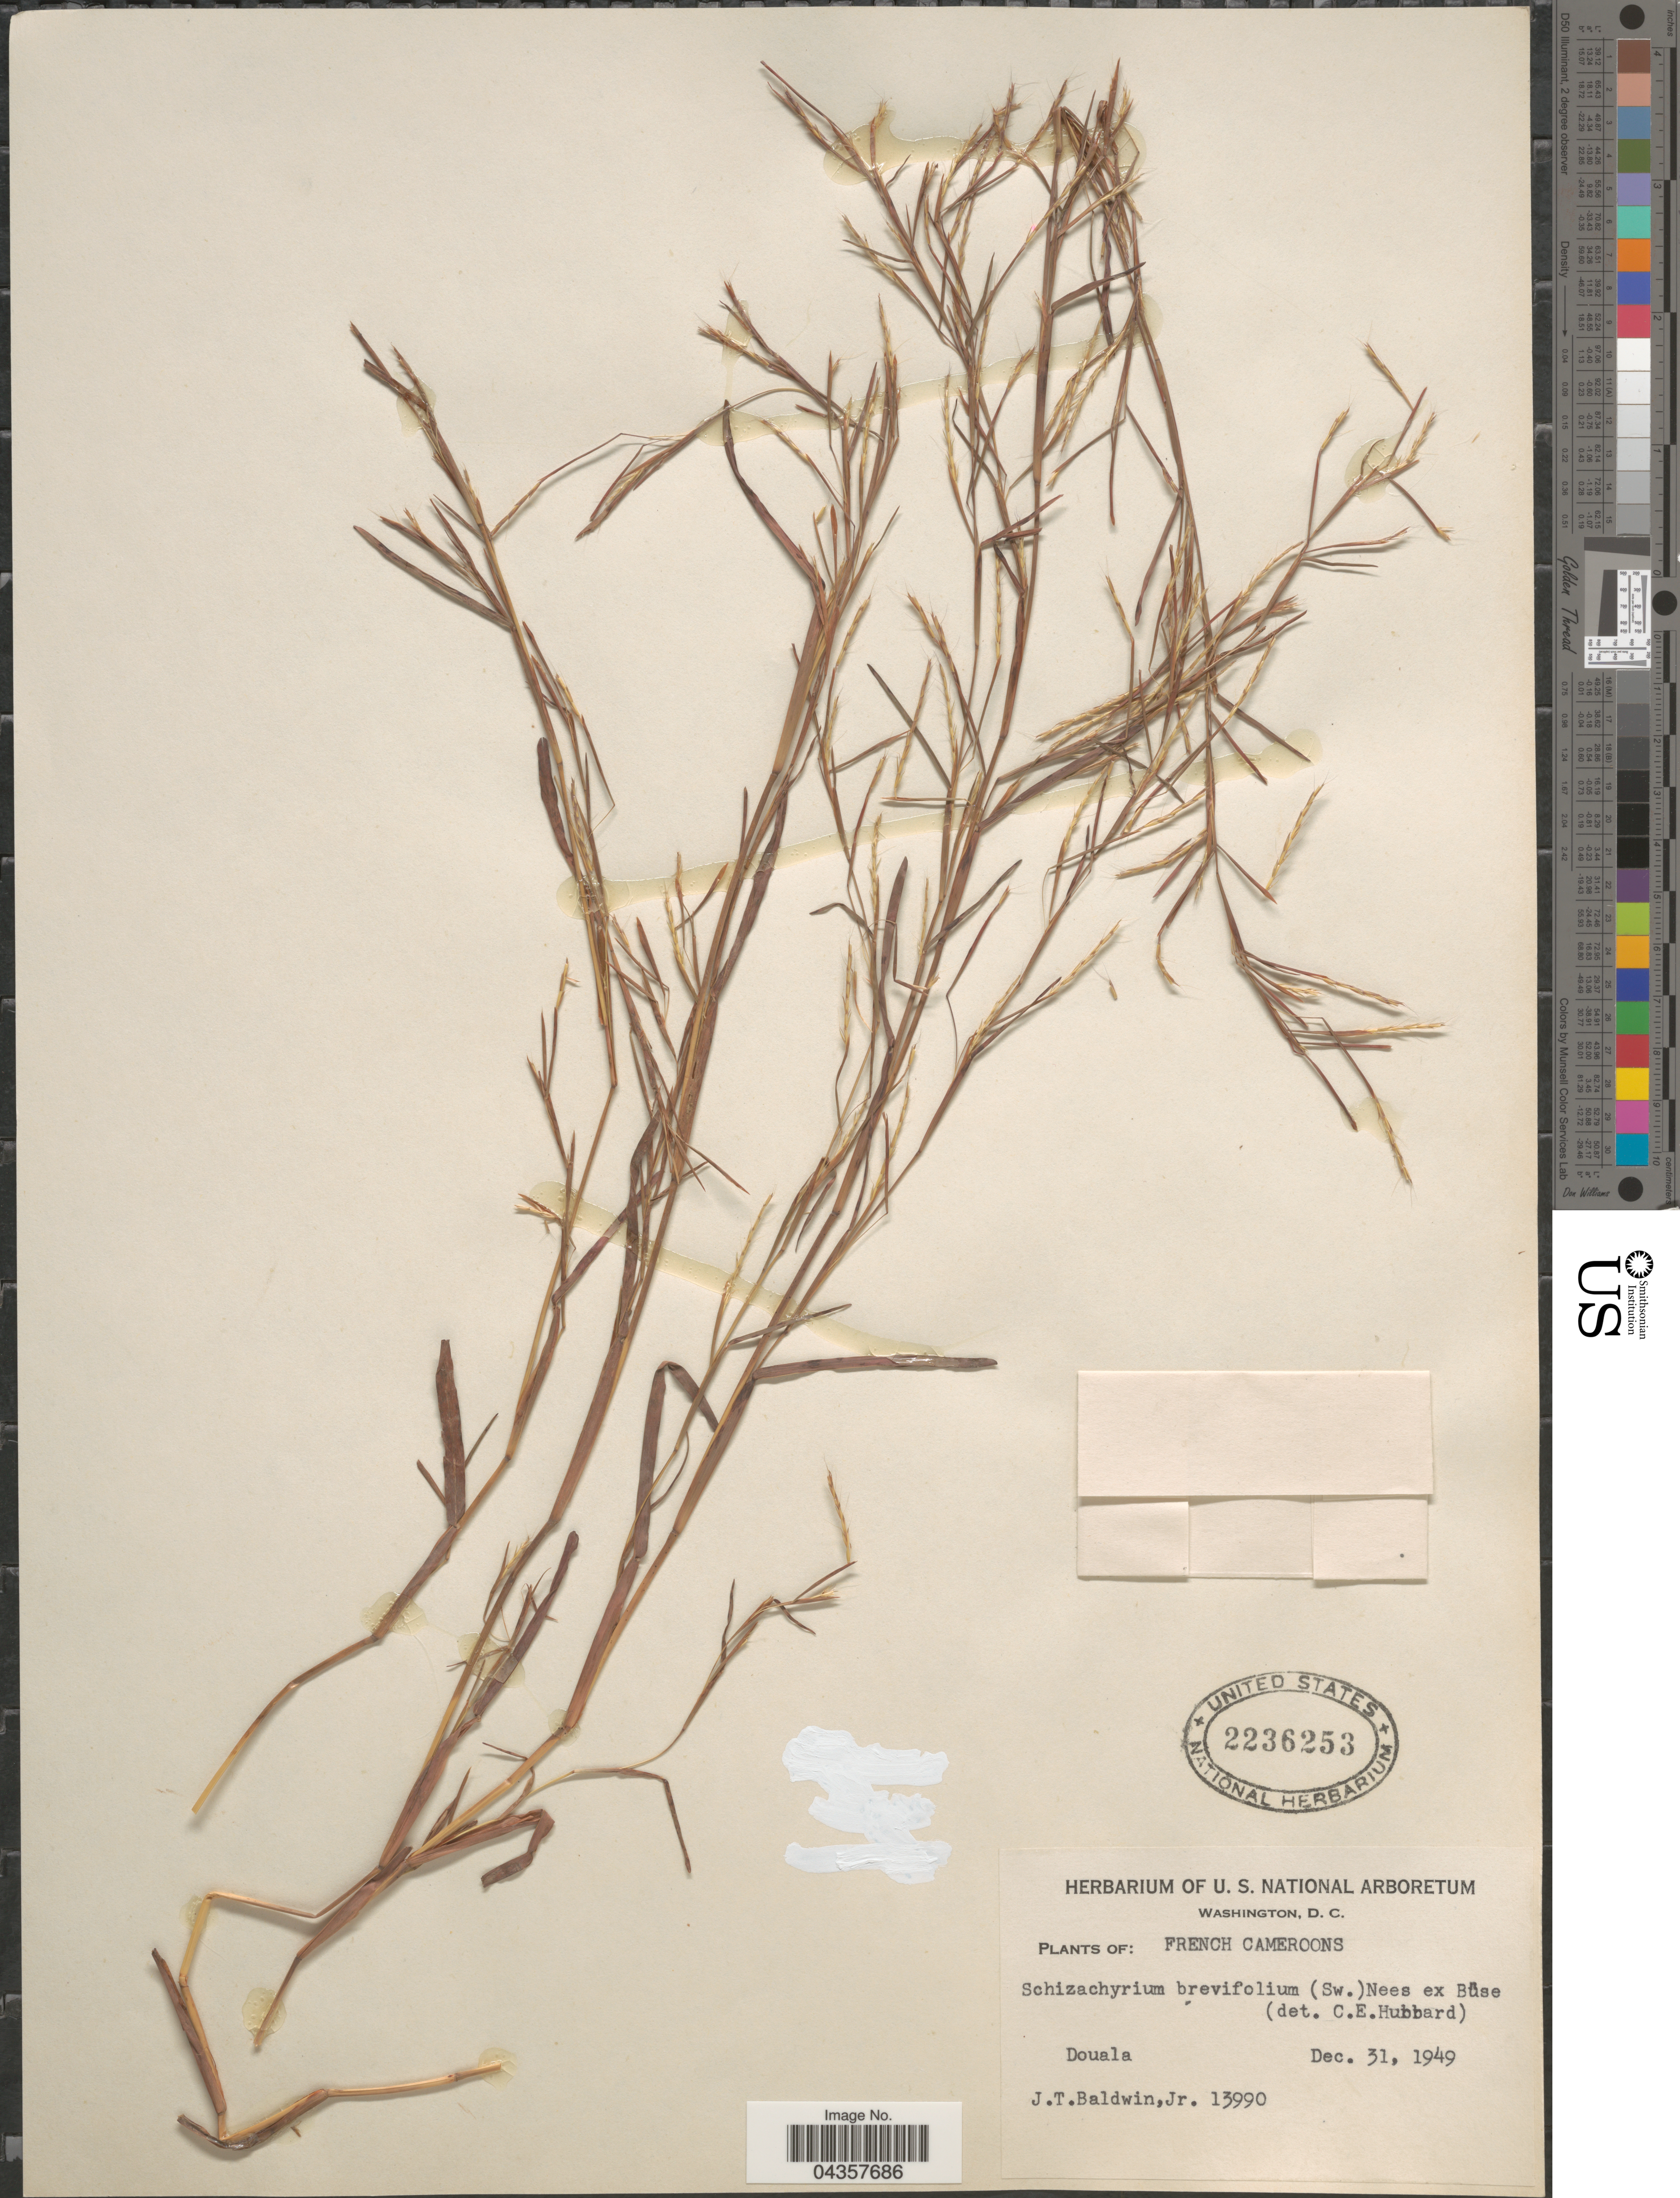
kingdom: Plantae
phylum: Tracheophyta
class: Liliopsida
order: Poales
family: Poaceae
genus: Schizachyrium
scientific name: Schizachyrium brevifolium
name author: (Sw.) Nees ex Büse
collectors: J. T. Baldwin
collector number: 13990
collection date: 1949-12-31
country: Cameroon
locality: French Cameroons. Douala.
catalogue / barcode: US 2236253